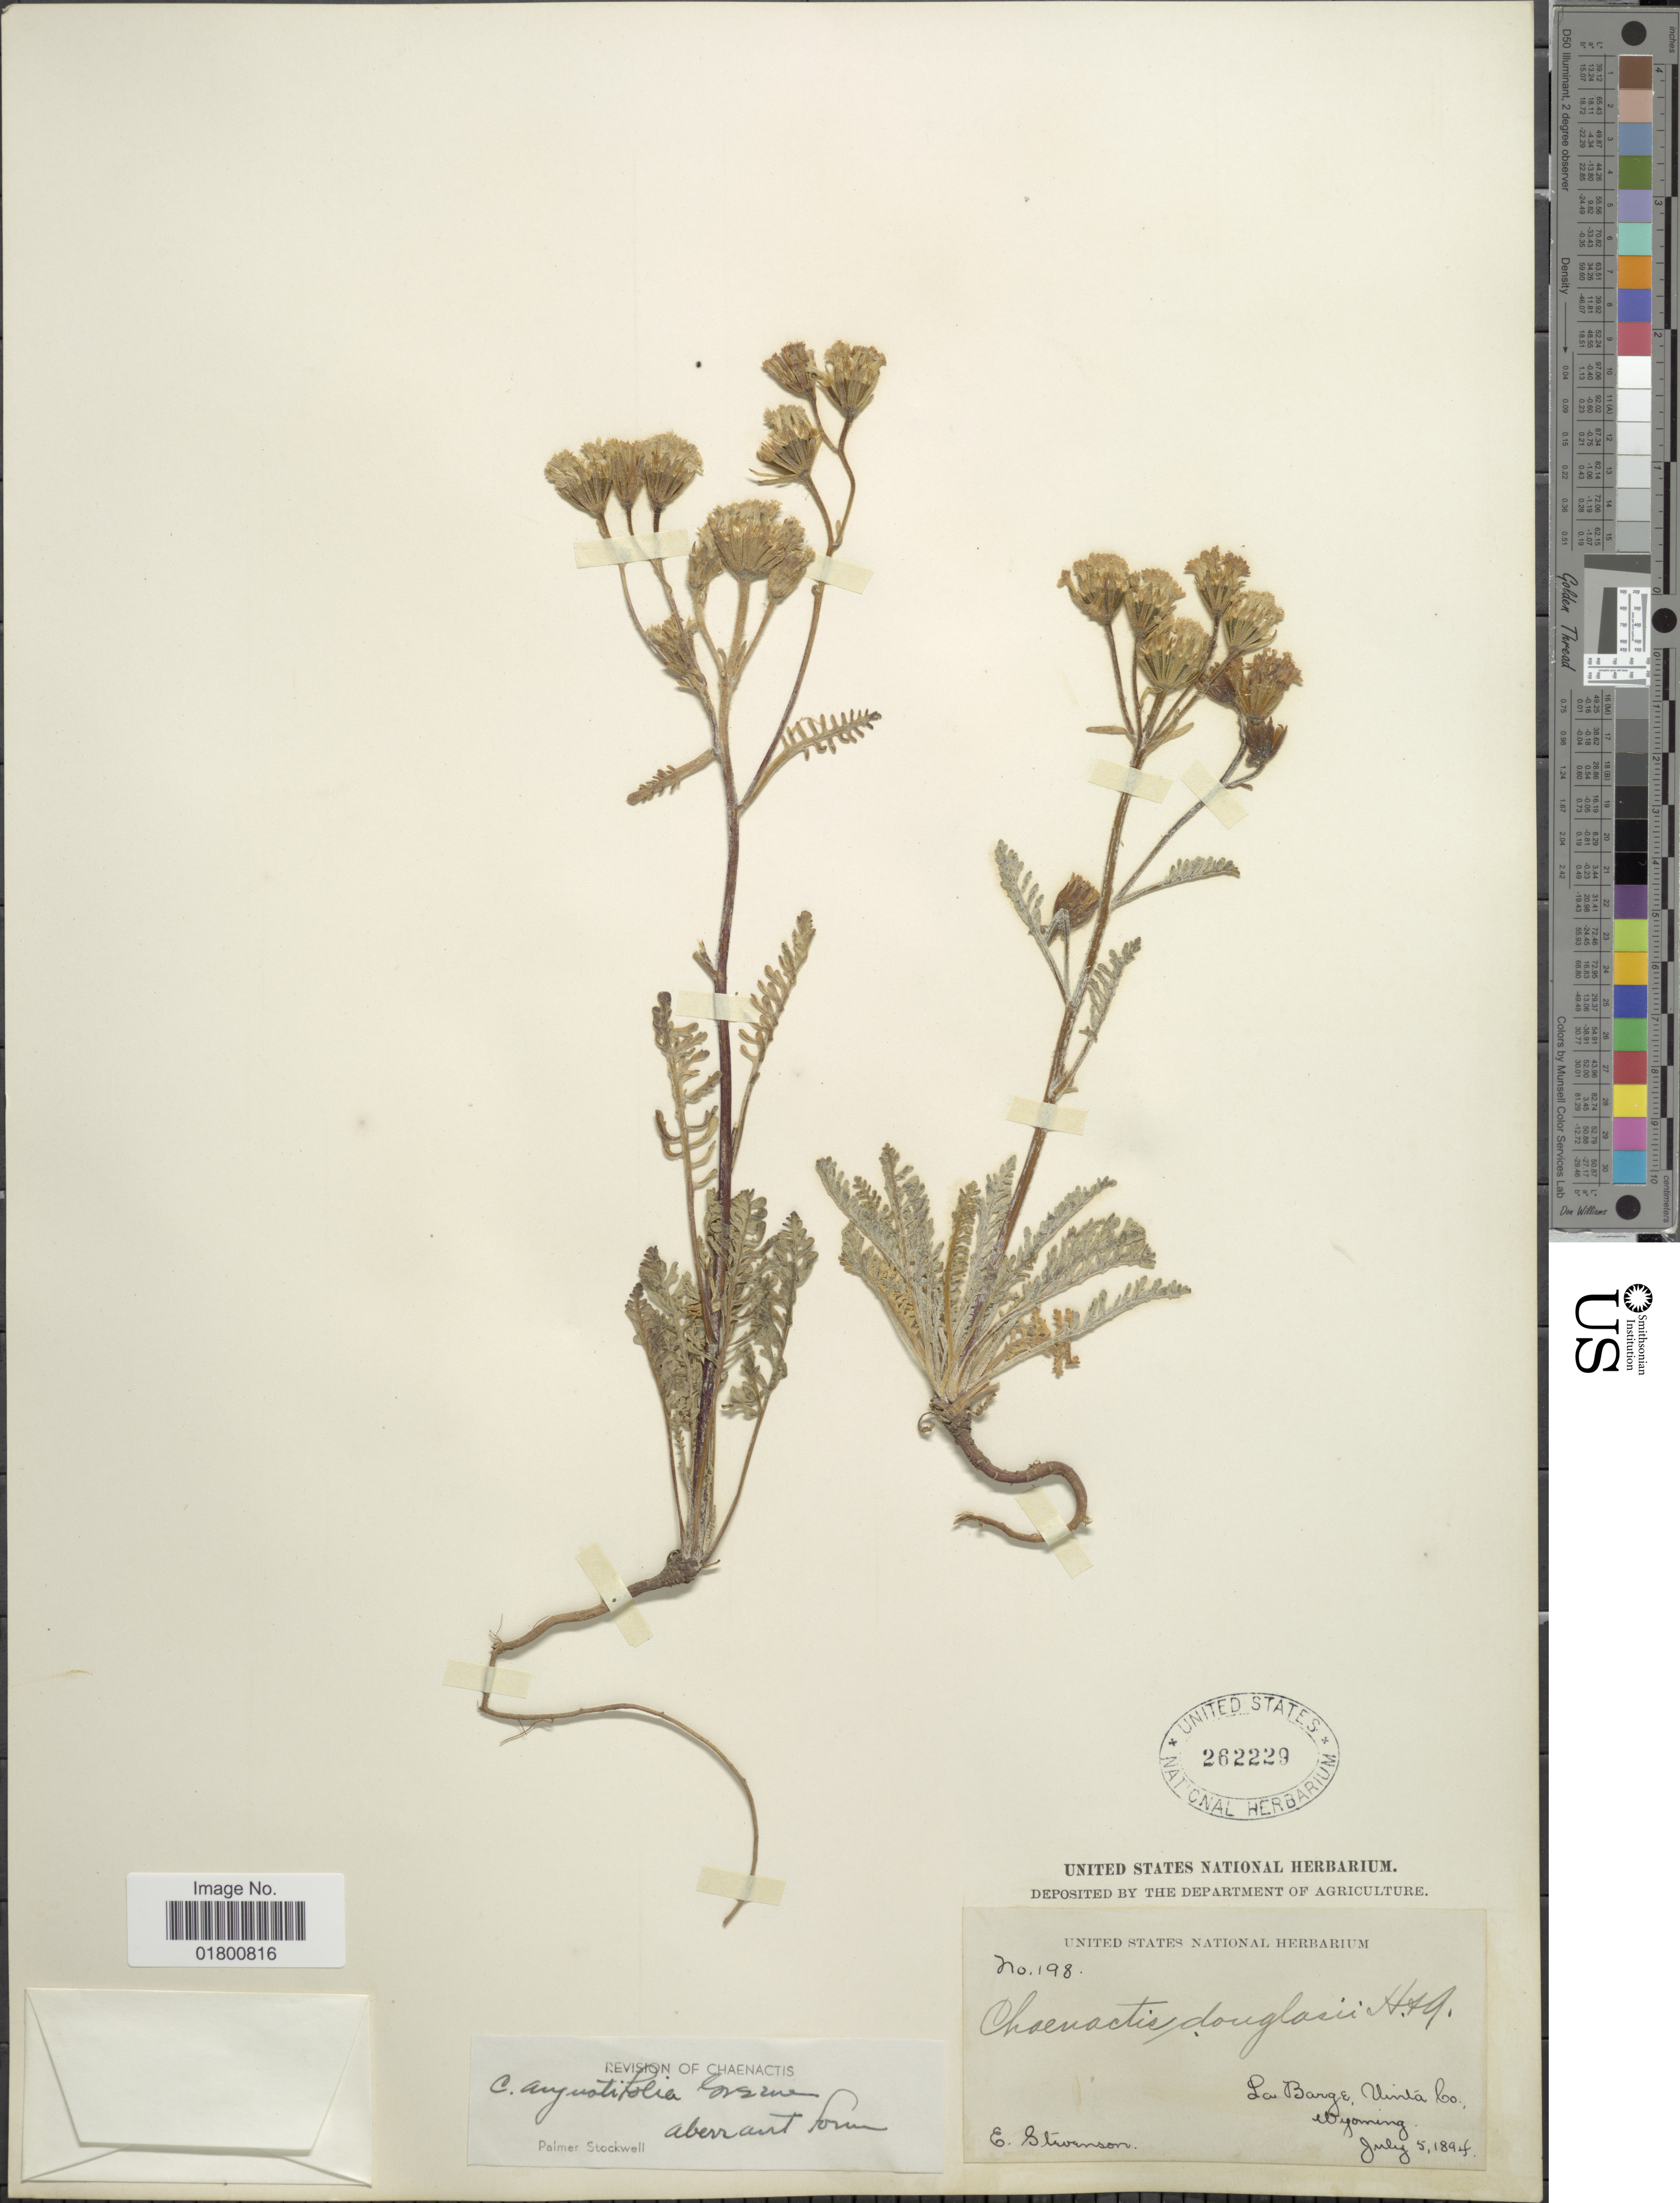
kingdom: Plantae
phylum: Tracheophyta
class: Magnoliopsida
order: Asterales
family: Asteraceae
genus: Chaenactis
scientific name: Chaenactis angustifolia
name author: Greene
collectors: E. Stevenson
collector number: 198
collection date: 1894-07-05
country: United States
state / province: Wyoming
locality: La Barge, Uinta Co., Wyoming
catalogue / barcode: US 262229